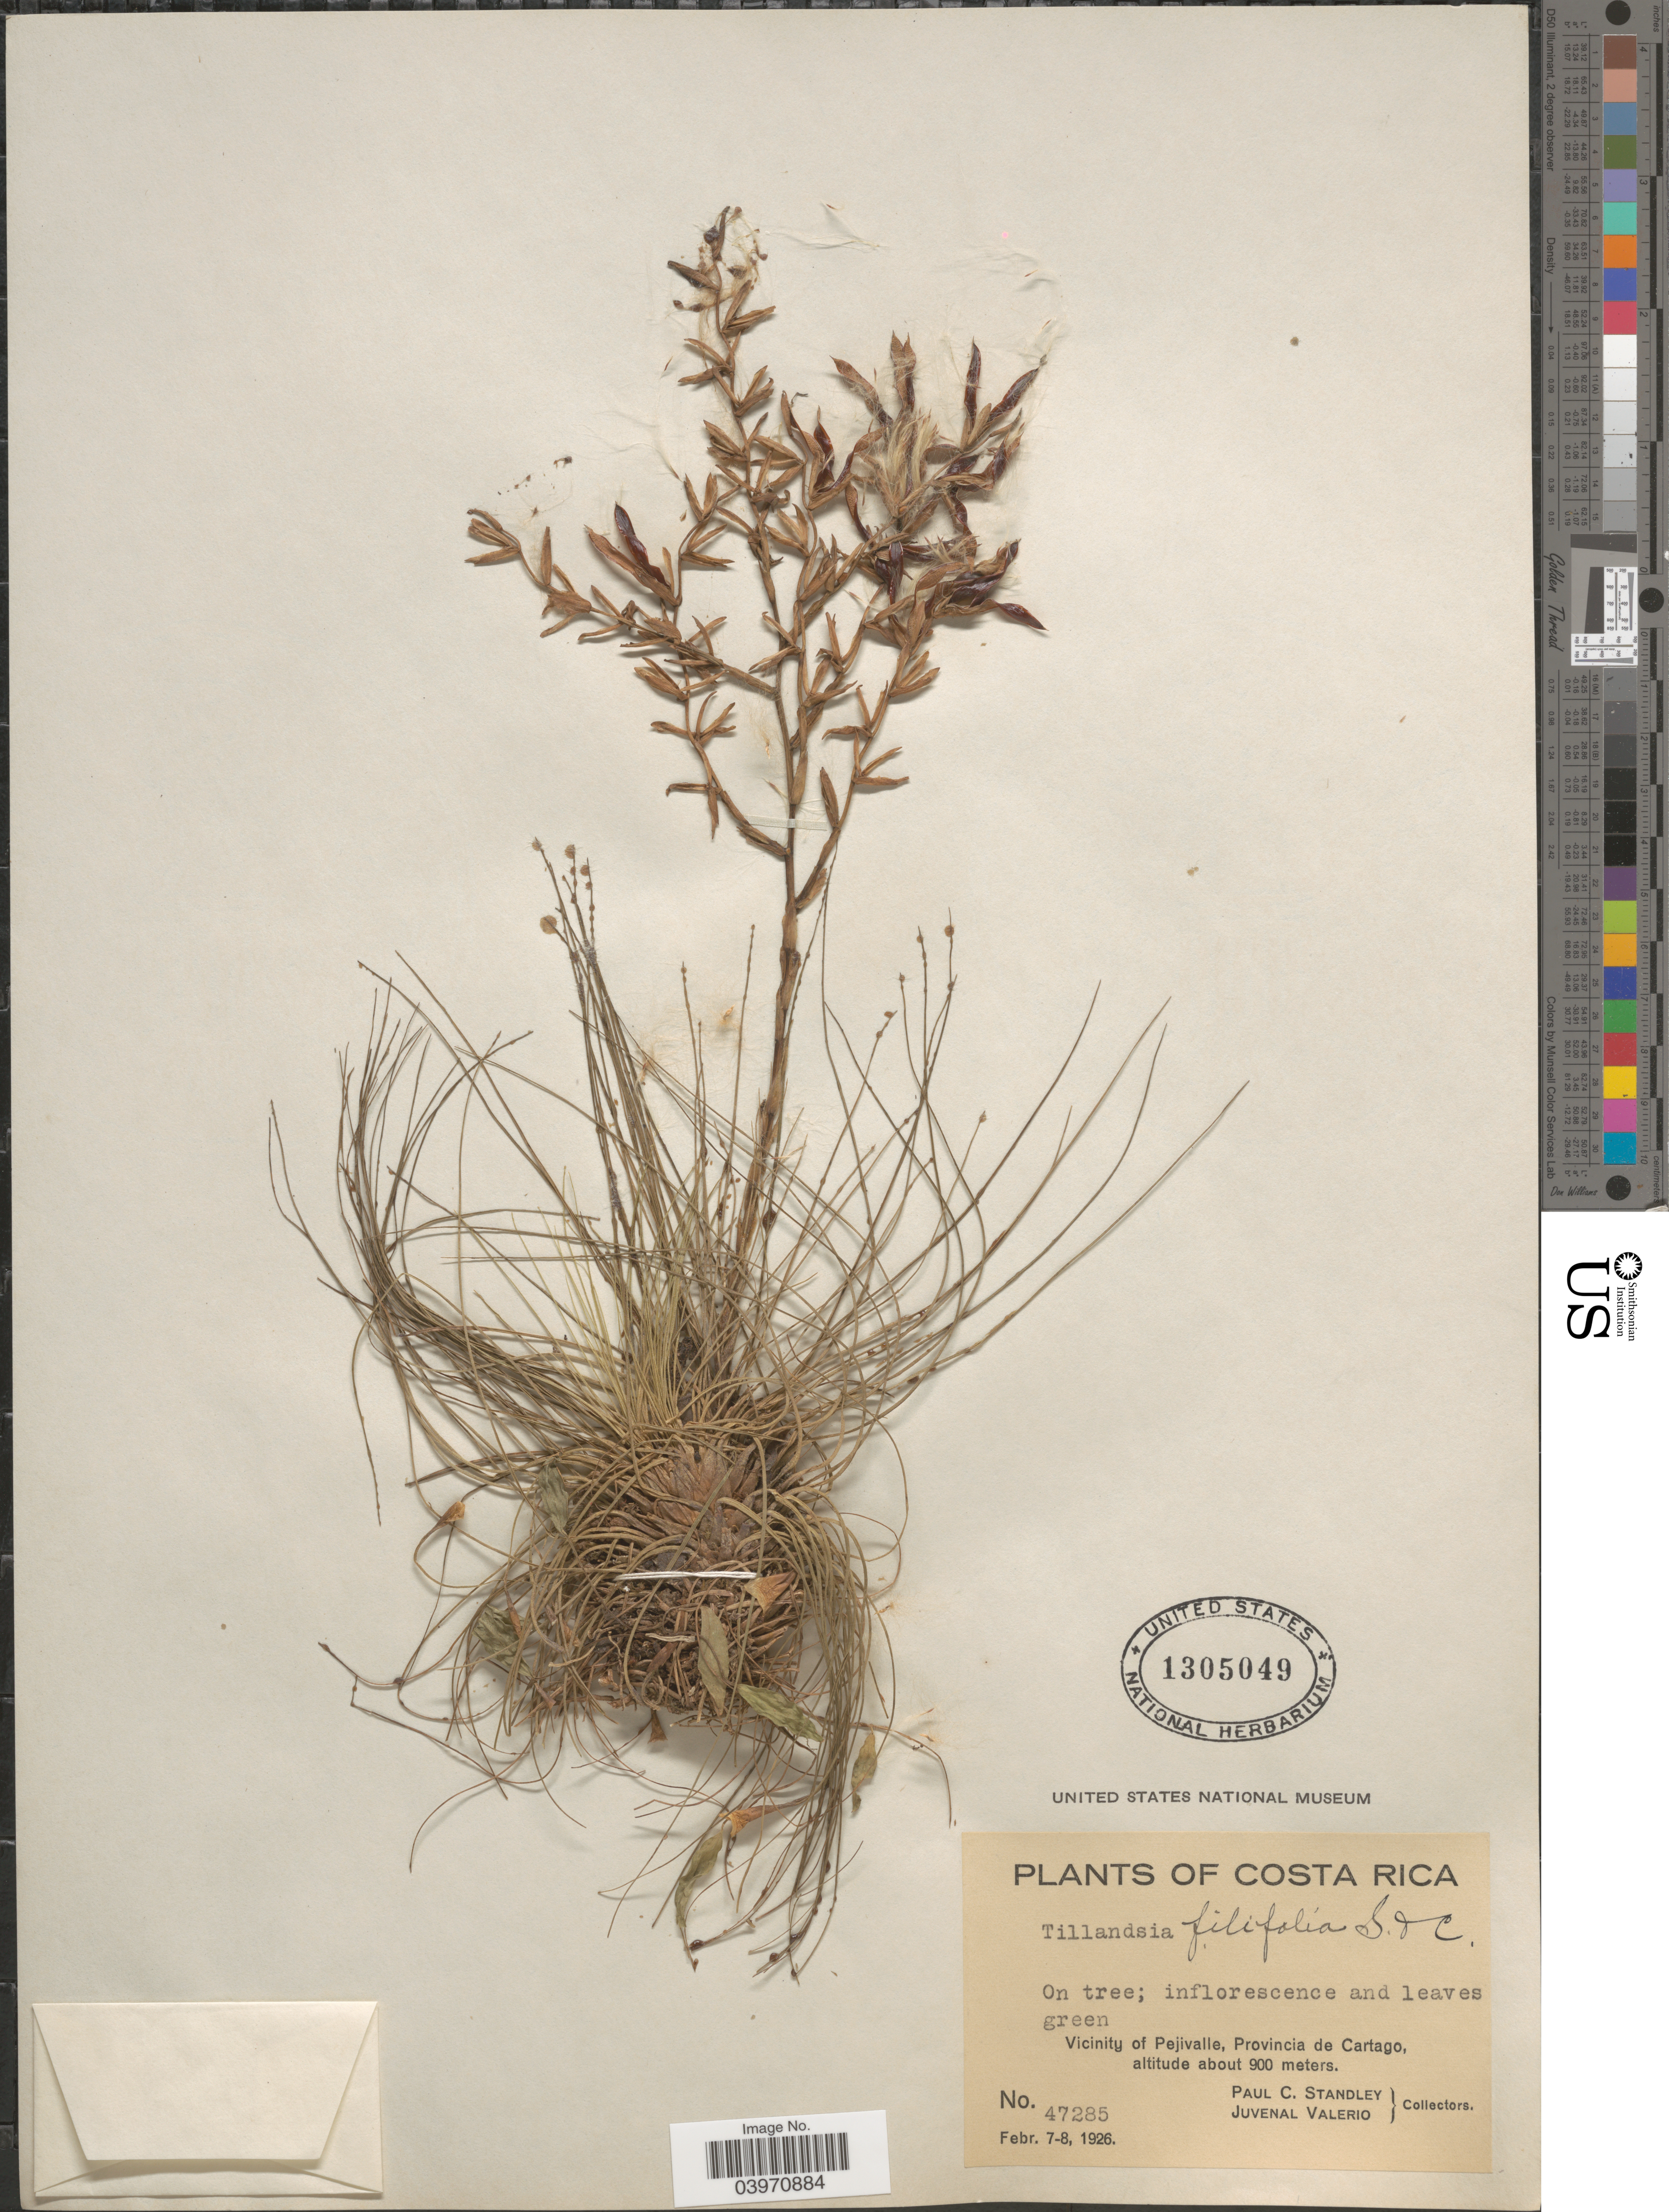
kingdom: Plantae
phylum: Tracheophyta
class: Liliopsida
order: Poales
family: Bromeliaceae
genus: Tillandsia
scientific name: Tillandsia filifolia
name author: Schltdl. & Cham.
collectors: P. C. Standley & J. Valerio R.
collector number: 47285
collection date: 1926-02-07/1926-02-08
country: Costa Rica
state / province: Cartago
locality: Vicinity of Pejivalle.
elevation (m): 900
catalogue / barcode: US 1305049